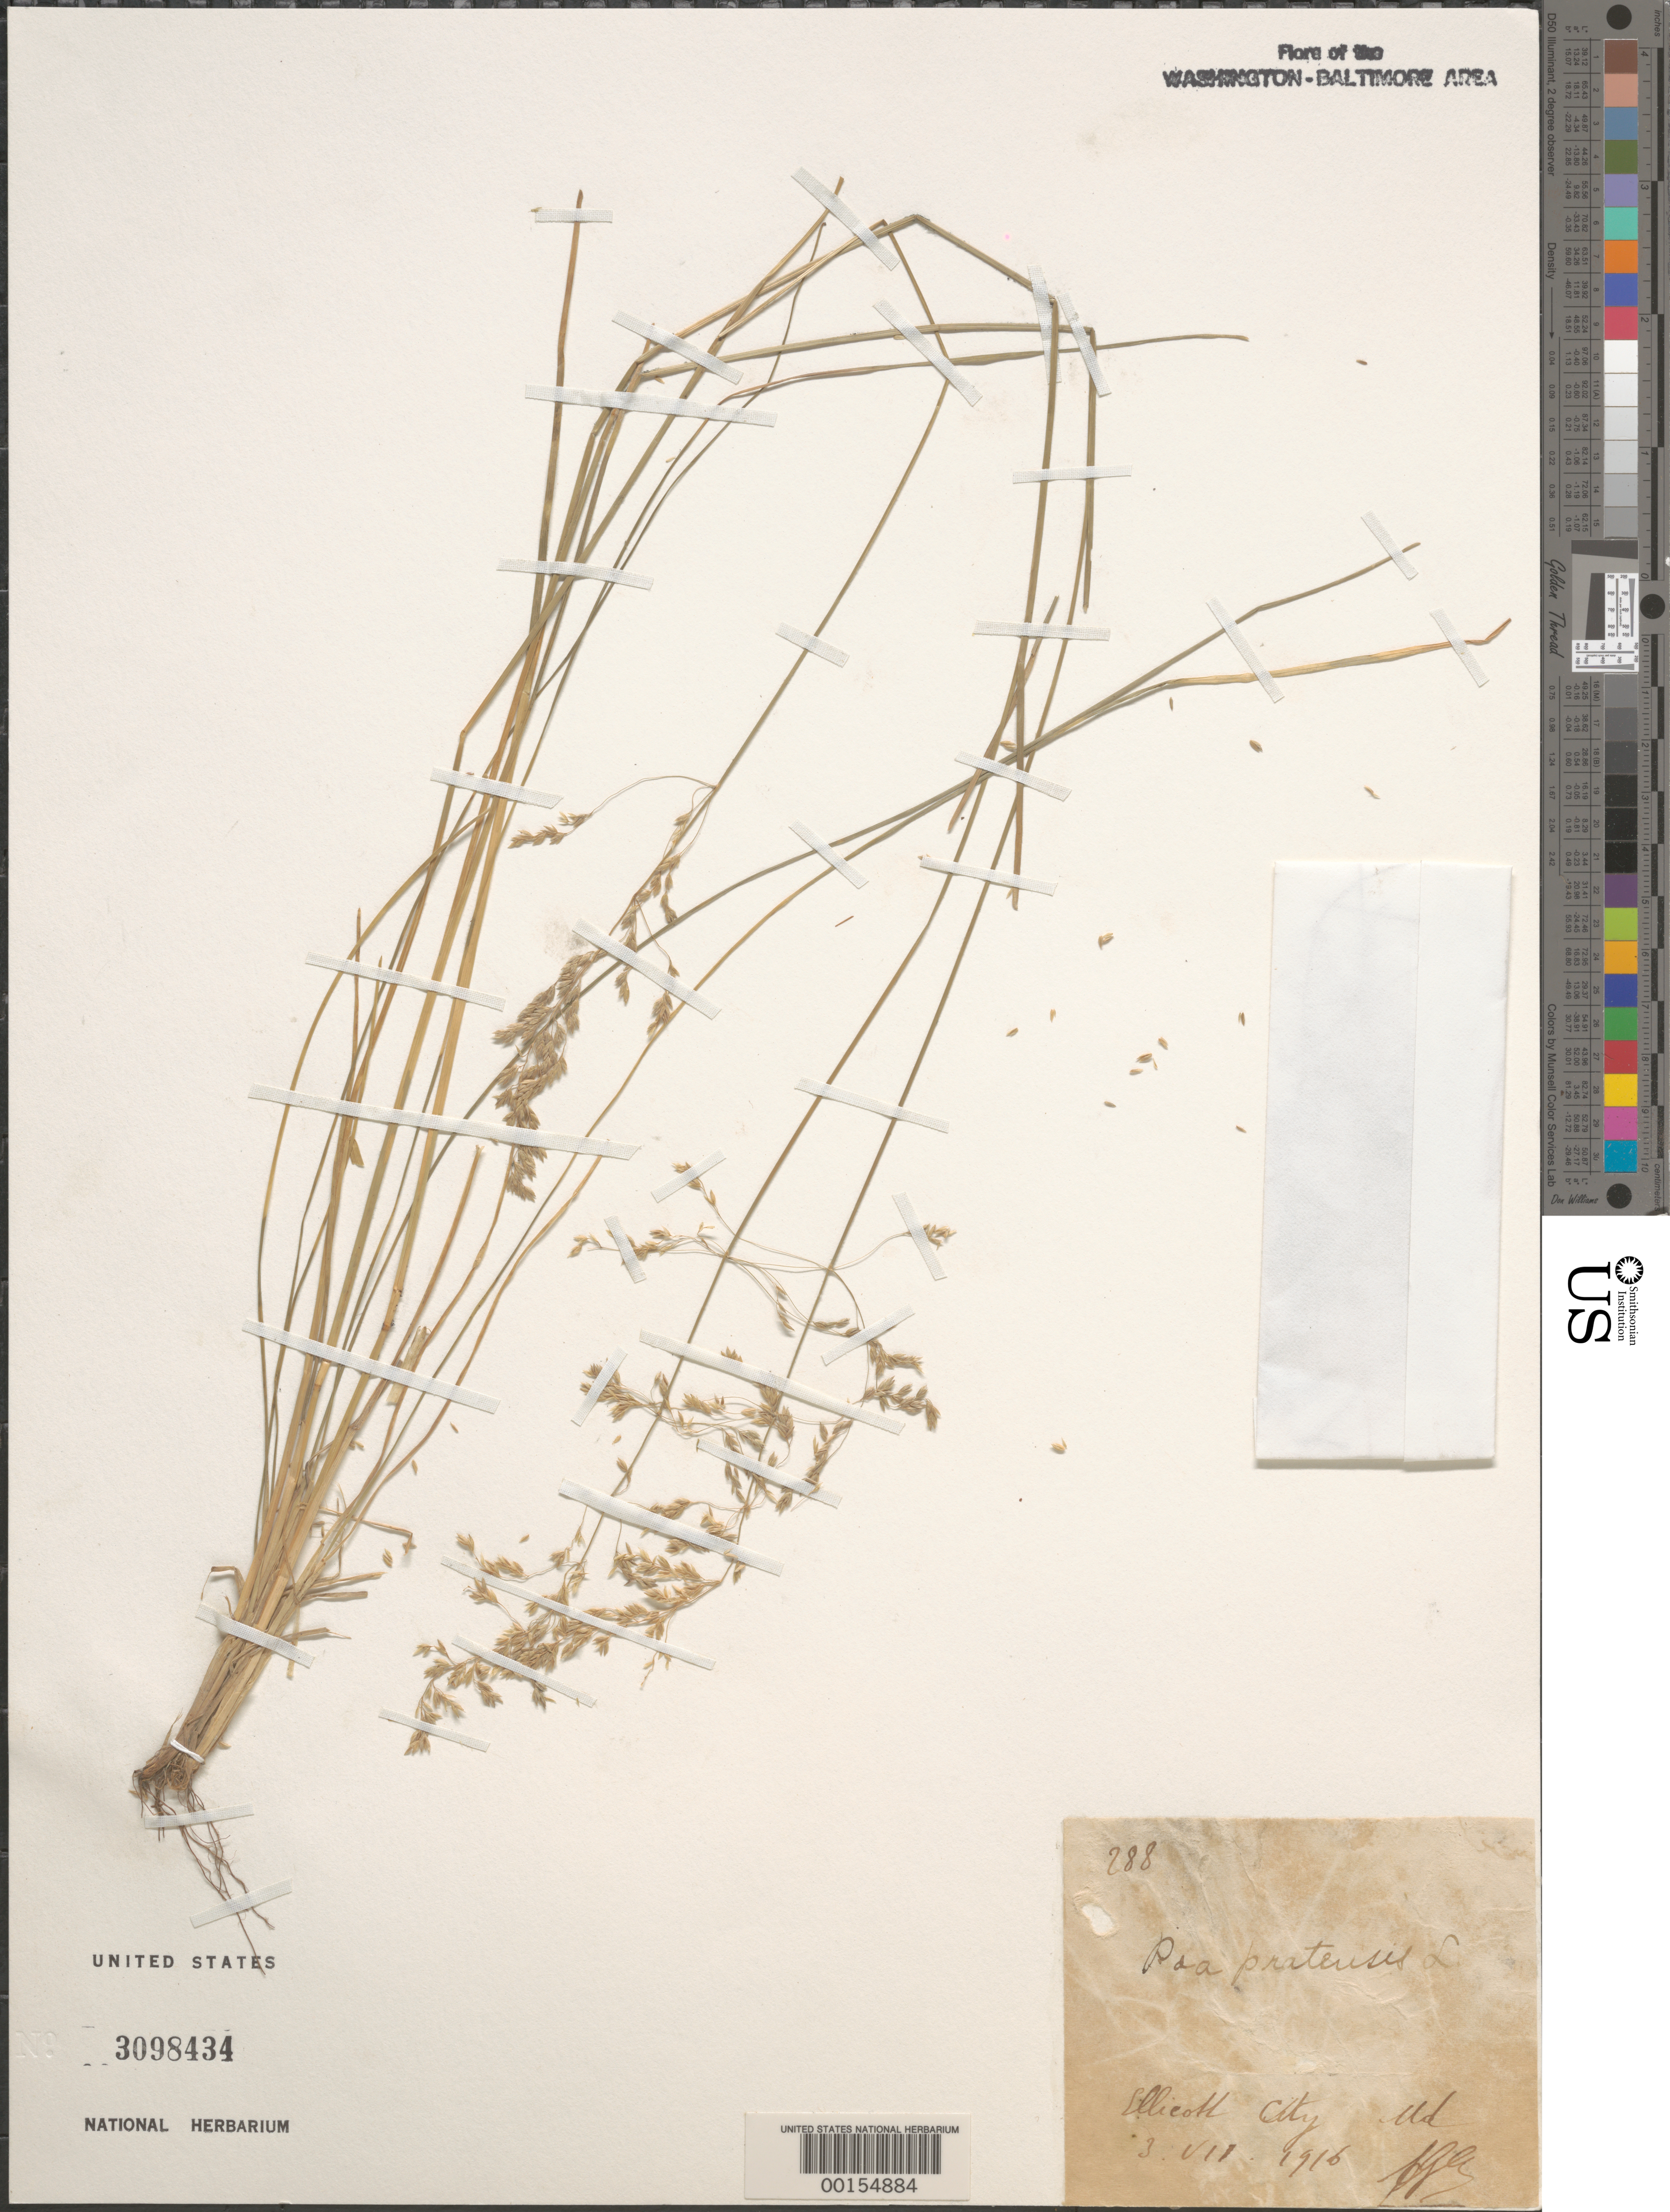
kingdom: Plantae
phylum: Tracheophyta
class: Liliopsida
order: Poales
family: Poaceae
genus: Poa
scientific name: Poa pratensis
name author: L.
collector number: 288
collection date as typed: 03 Jul 1916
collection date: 1916-07-03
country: United States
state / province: Maryland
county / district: Howard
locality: Ellicott City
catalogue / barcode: US 3098434